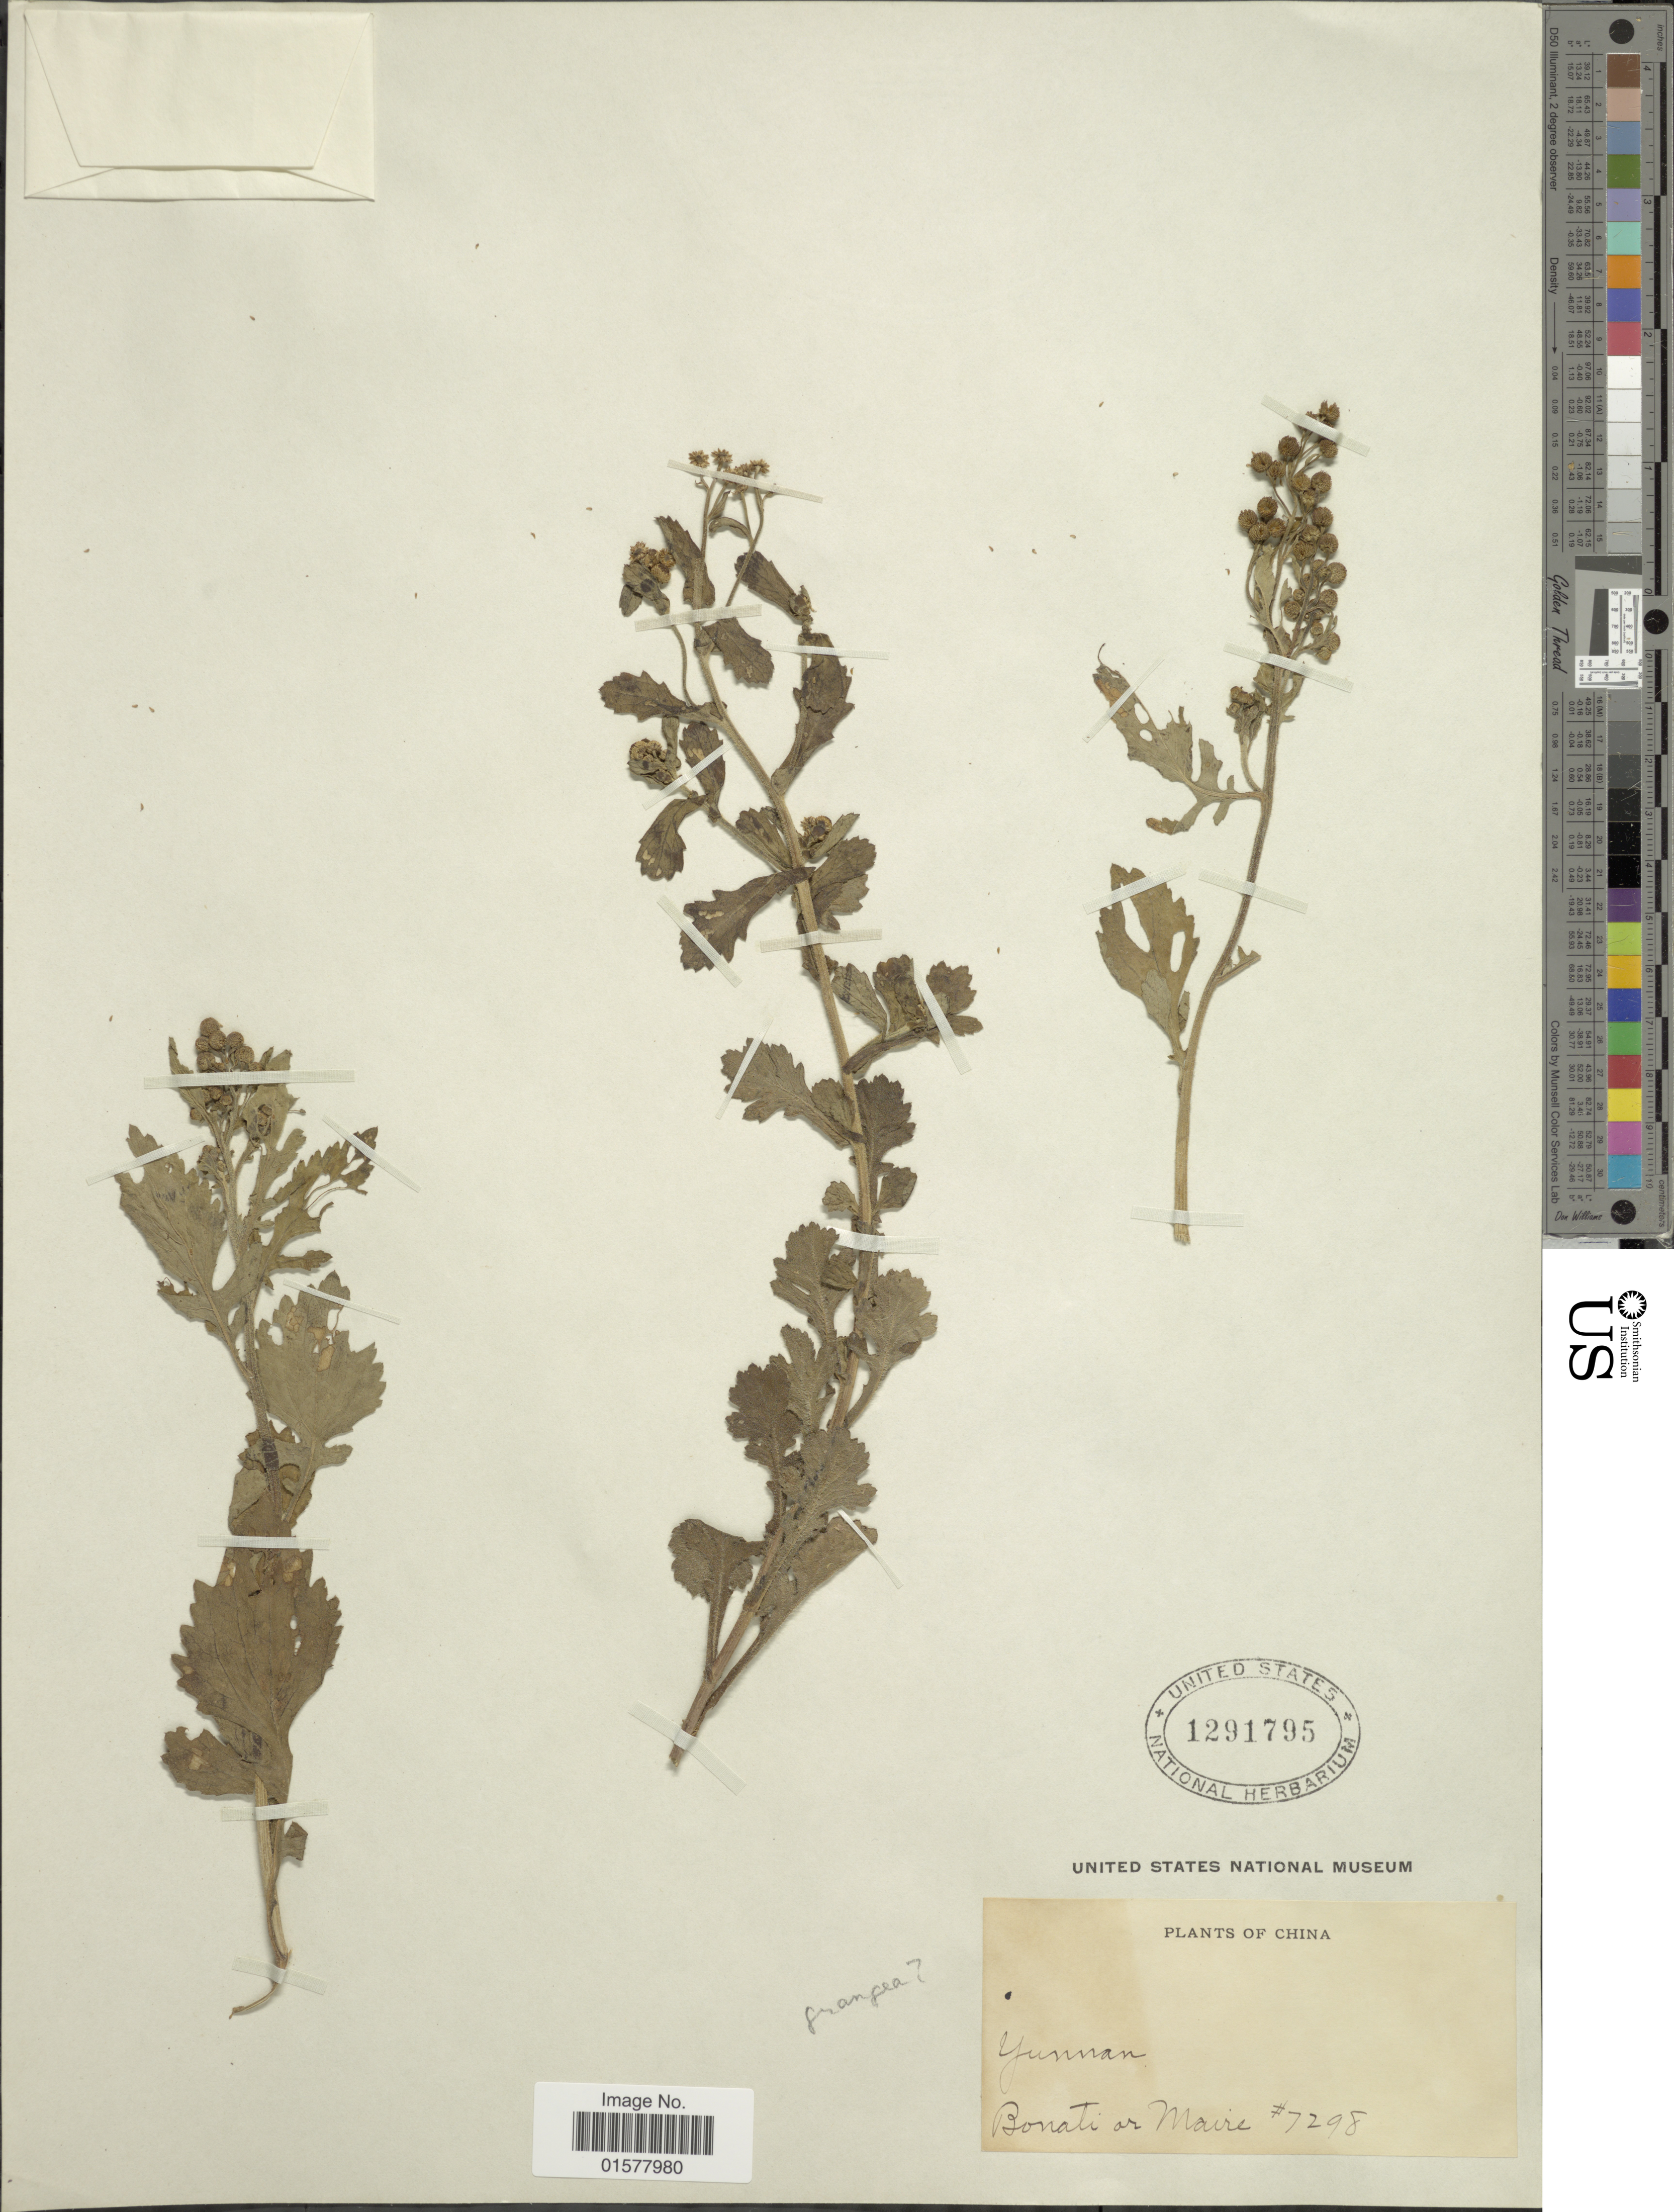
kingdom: Plantae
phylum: Tracheophyta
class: Magnoliopsida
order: Asterales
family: Asteraceae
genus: Dichrocephala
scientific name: Dichrocephala integrifolia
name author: (L. f.) Kuntze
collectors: -. Bonati & Maire, --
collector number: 7298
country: China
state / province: Yunnan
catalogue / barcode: US 1291795